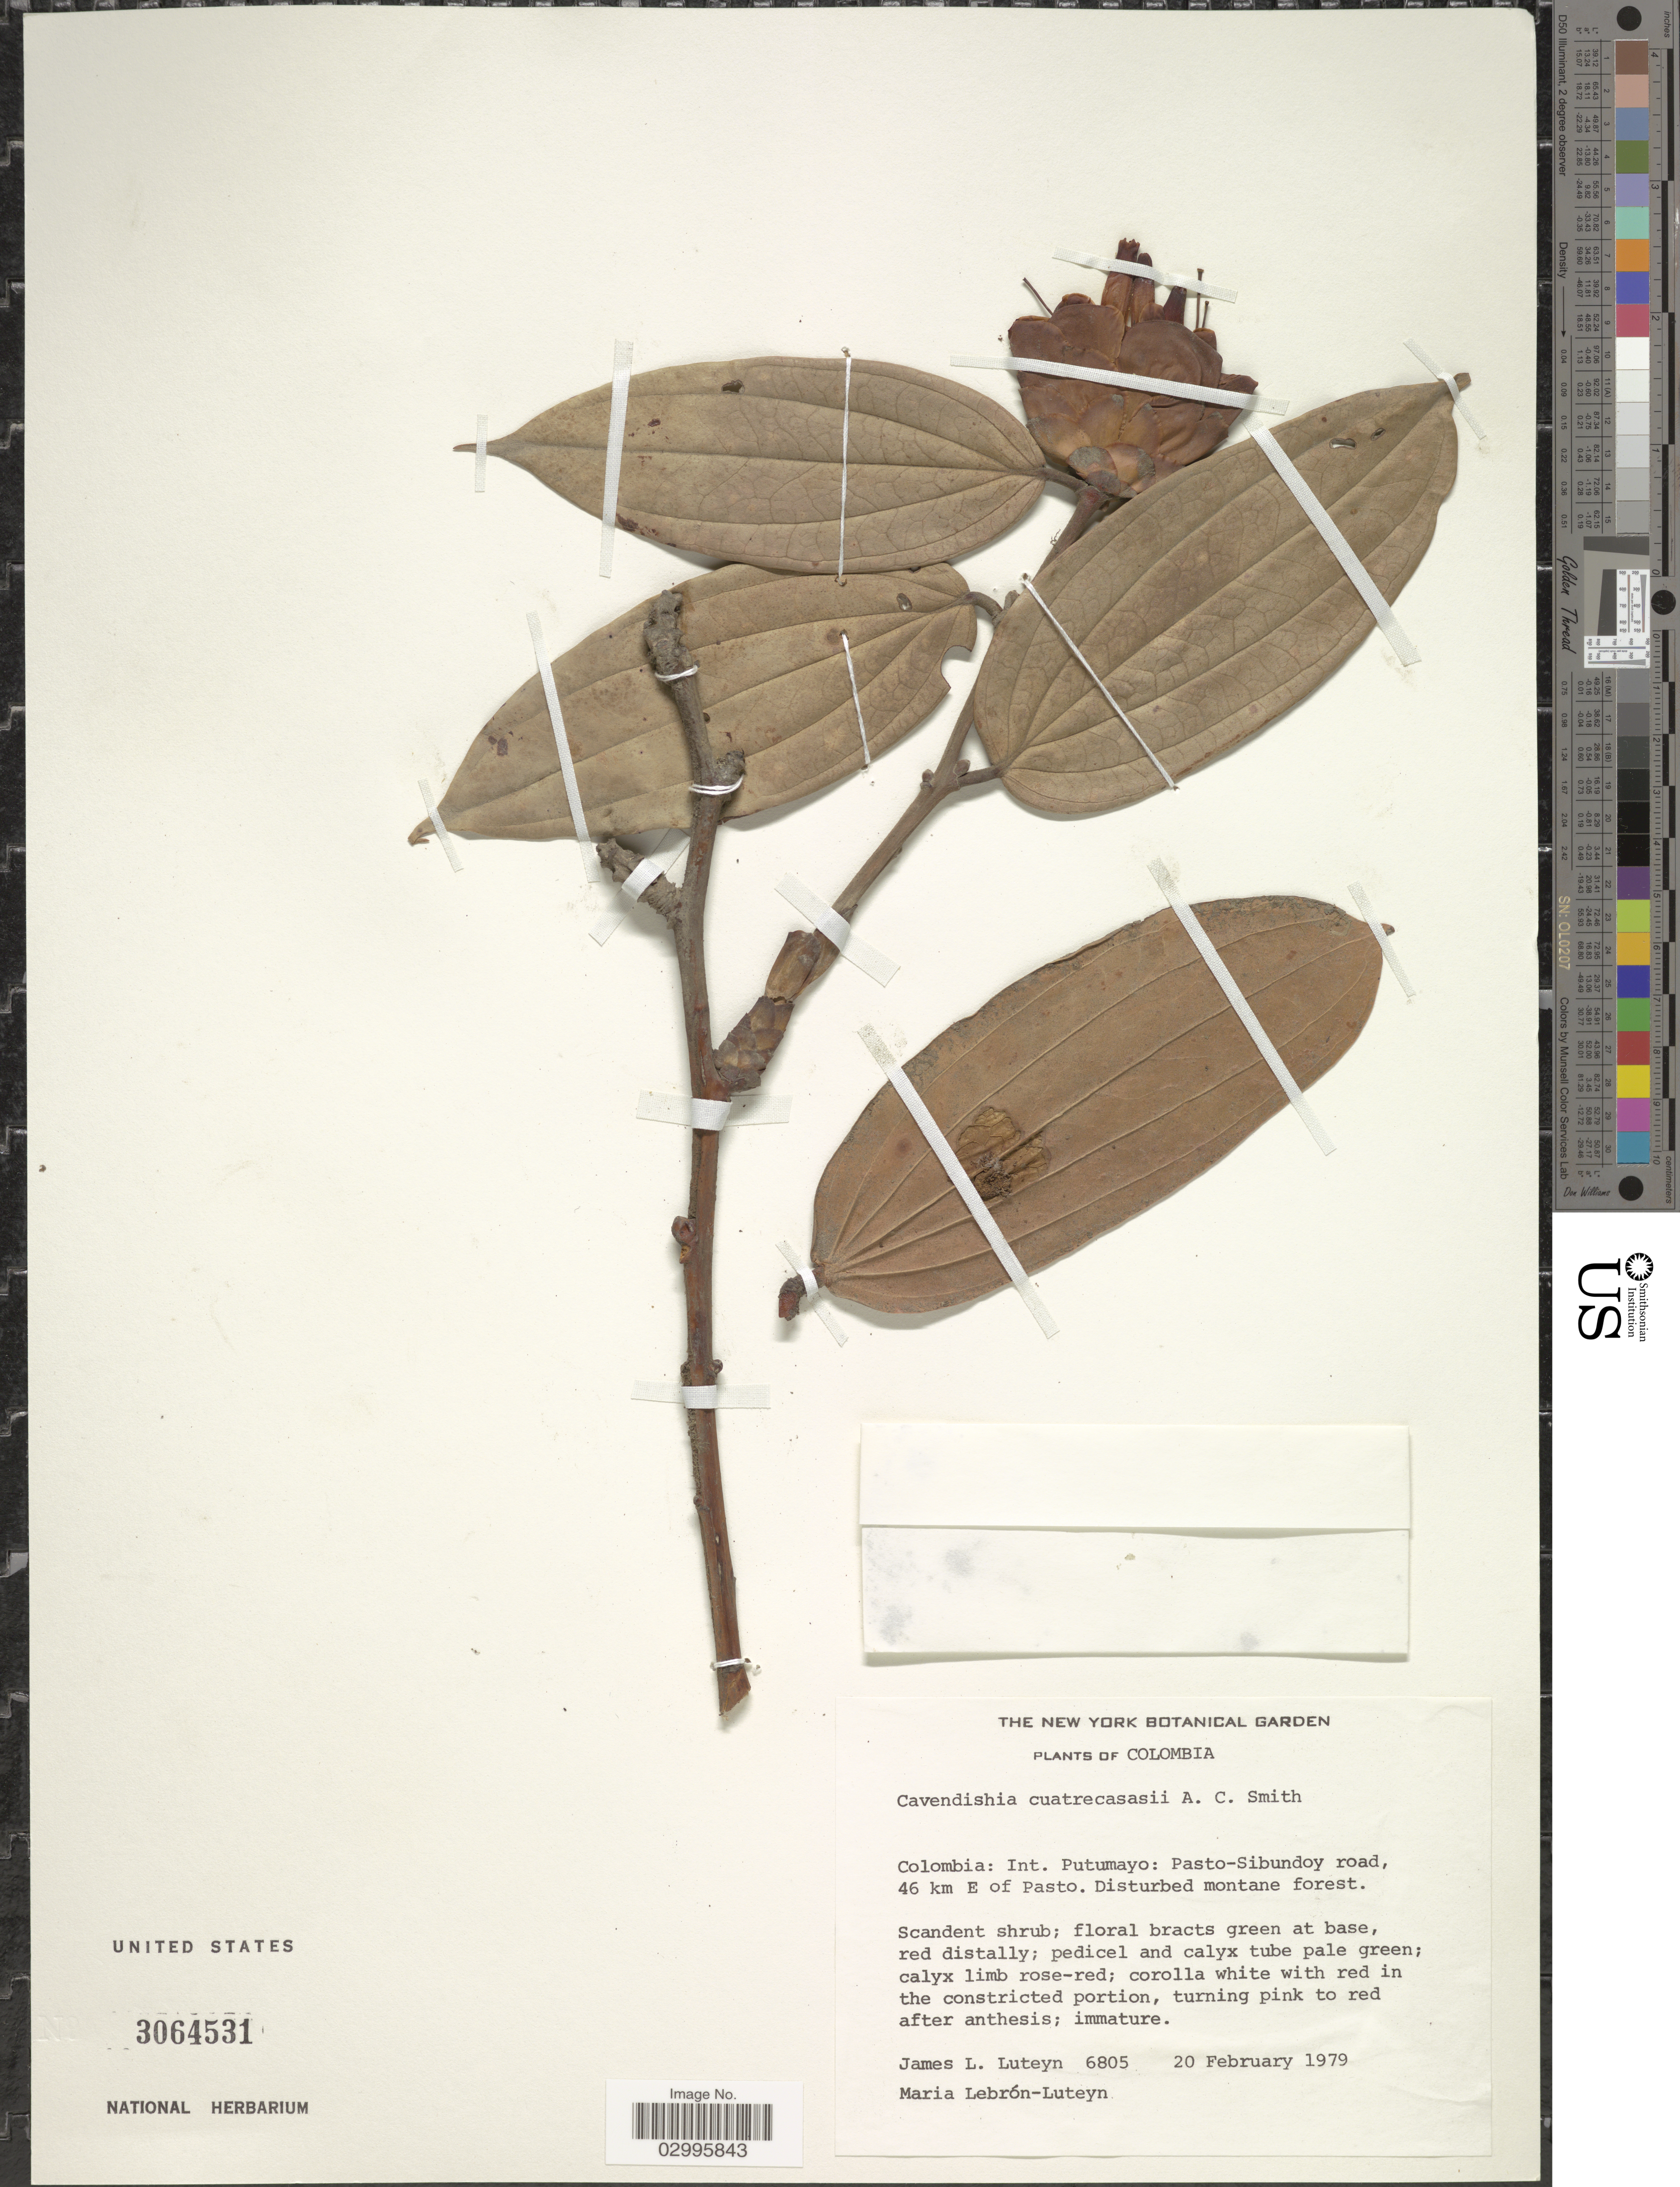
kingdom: Plantae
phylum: Tracheophyta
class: Magnoliopsida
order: Ericales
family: Ericaceae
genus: Cavendishia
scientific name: Cavendishia cuatrecasasii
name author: A.C. Sm. in Cuatrec.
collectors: J. Luteyn & M. L. Lebrón-Luteyn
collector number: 6805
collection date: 1979-02-20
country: Colombia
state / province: Putumayo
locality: Int. Putumayo: Pasto-Sibundoy road, 46 km E of Pasto.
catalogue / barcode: US 3064531